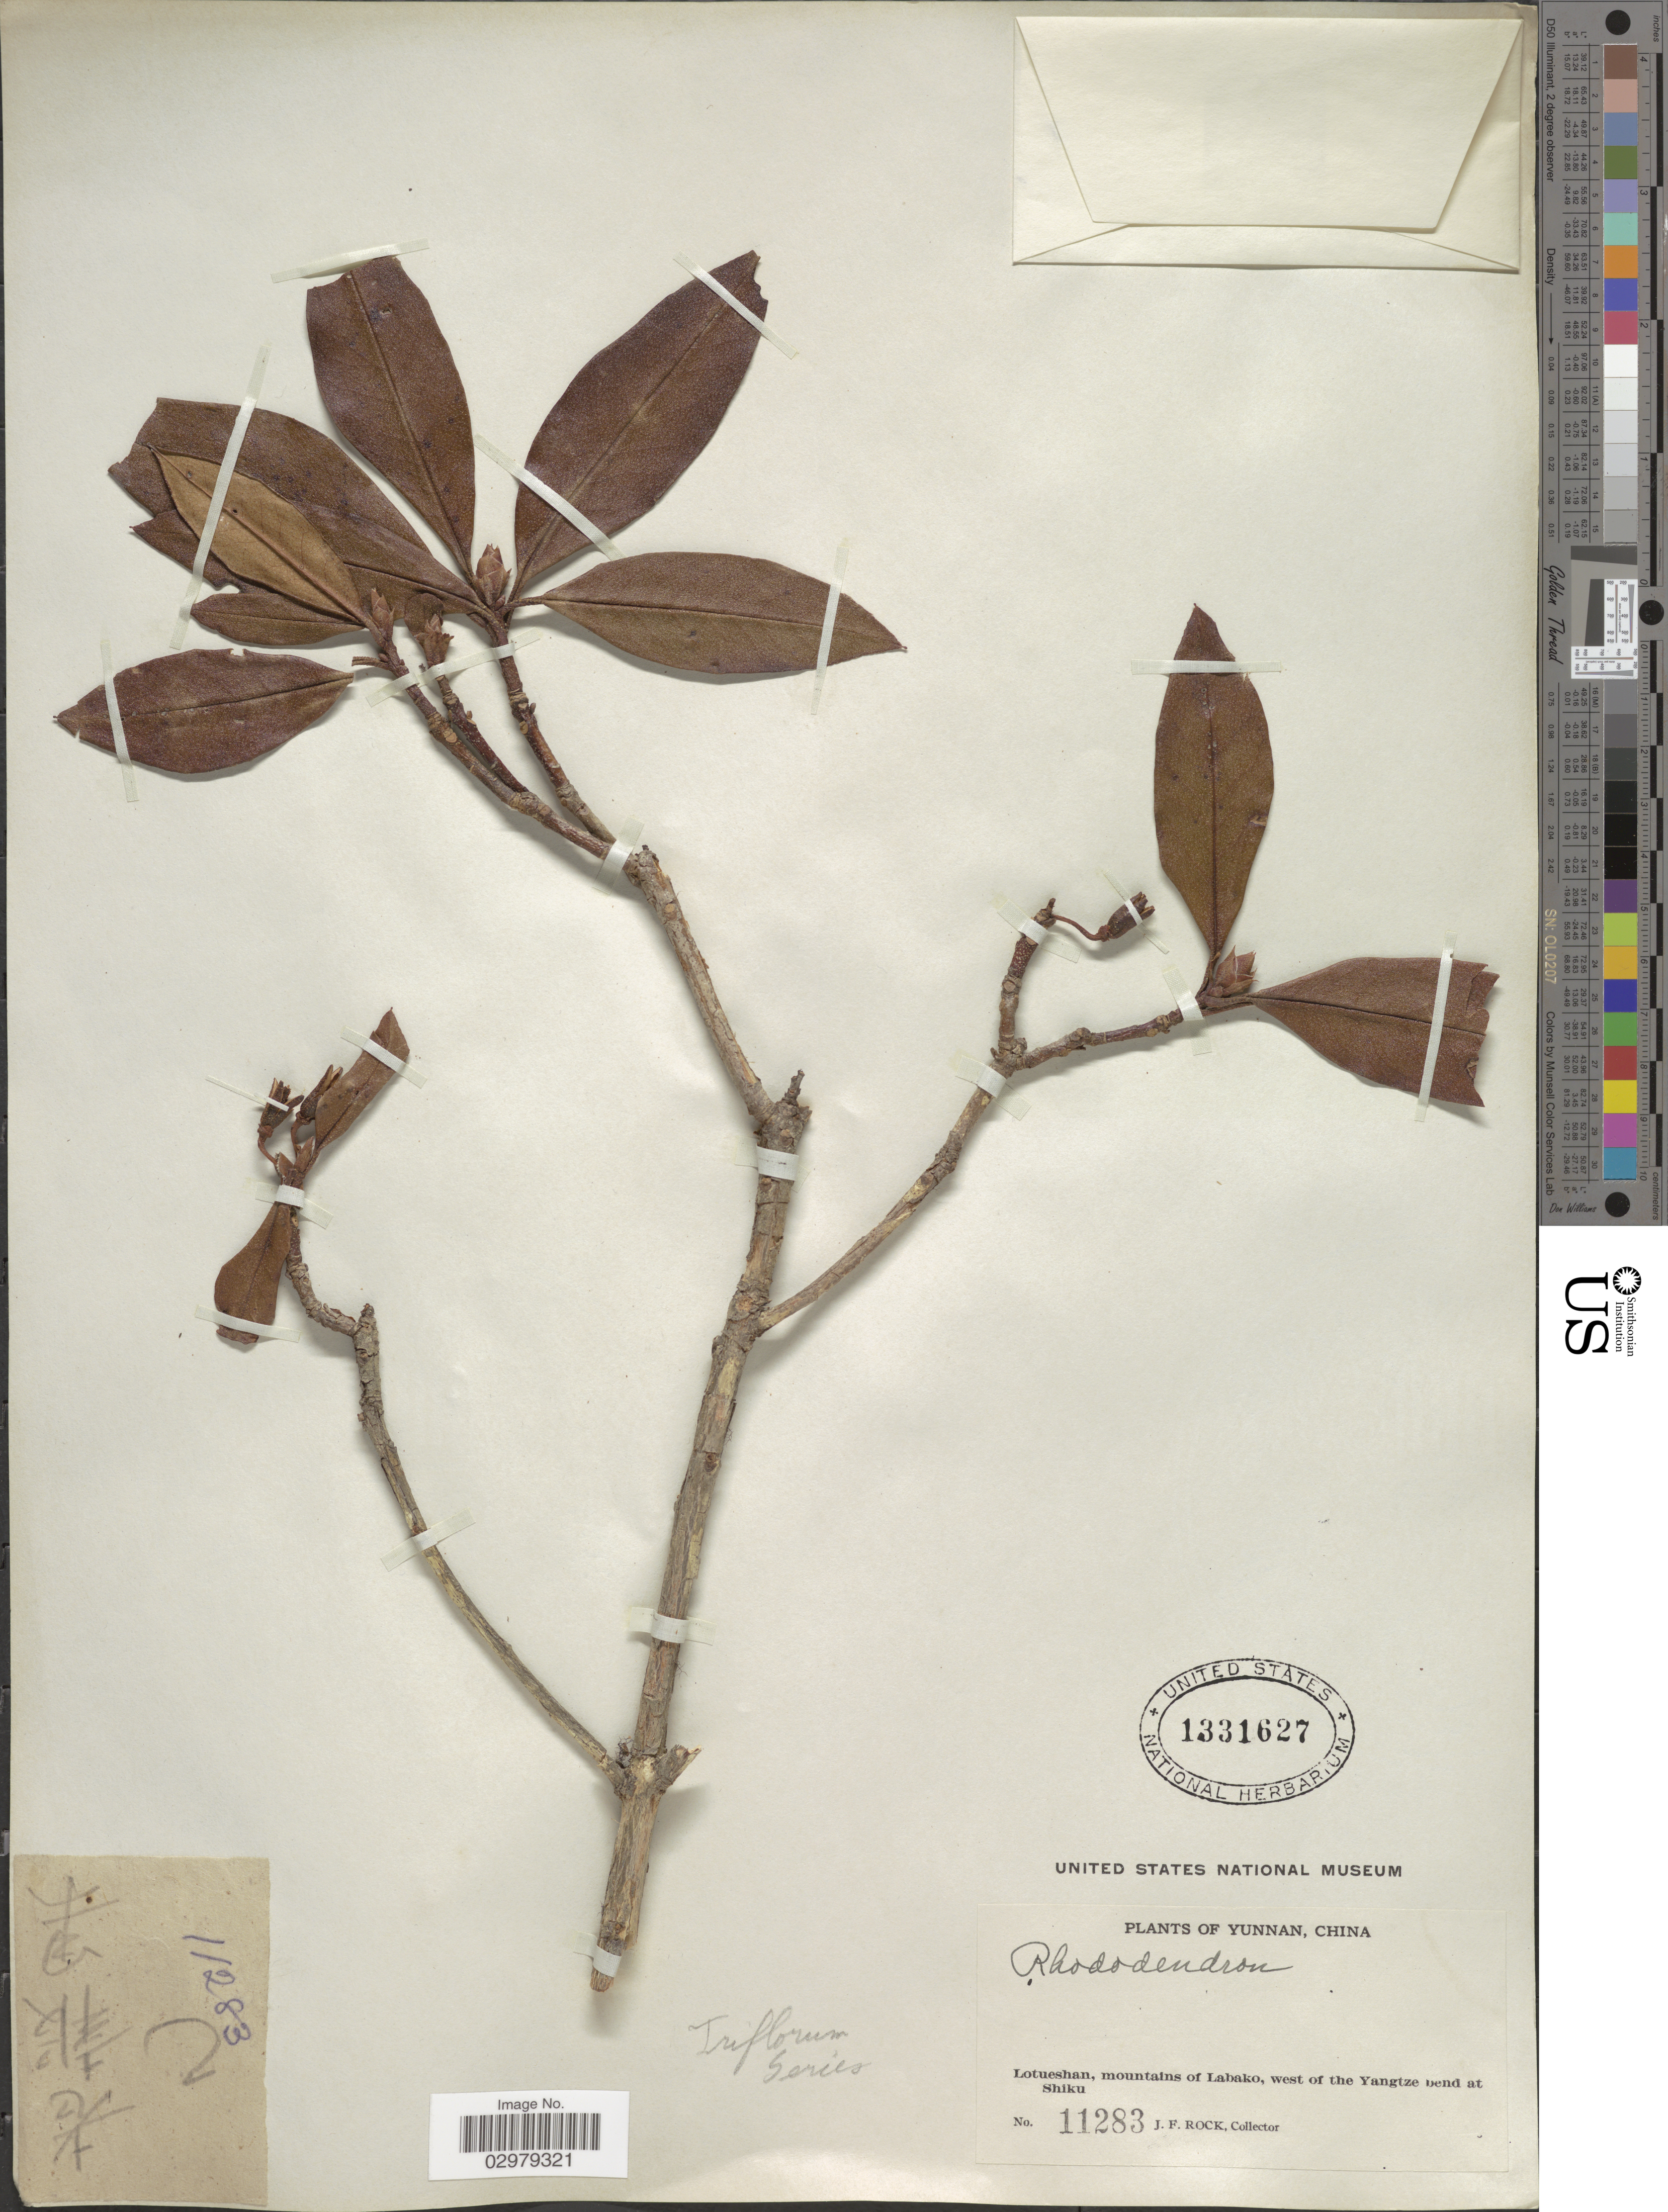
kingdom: Plantae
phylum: Tracheophyta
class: Magnoliopsida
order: Ericales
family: Ericaceae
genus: Rhododendron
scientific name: Rhododendron sp.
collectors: J. Rock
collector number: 11283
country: China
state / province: Yunnan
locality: Lotueshan, mountains of Labako, west of the Yangtze bend at Shiku.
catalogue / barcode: US 1331627